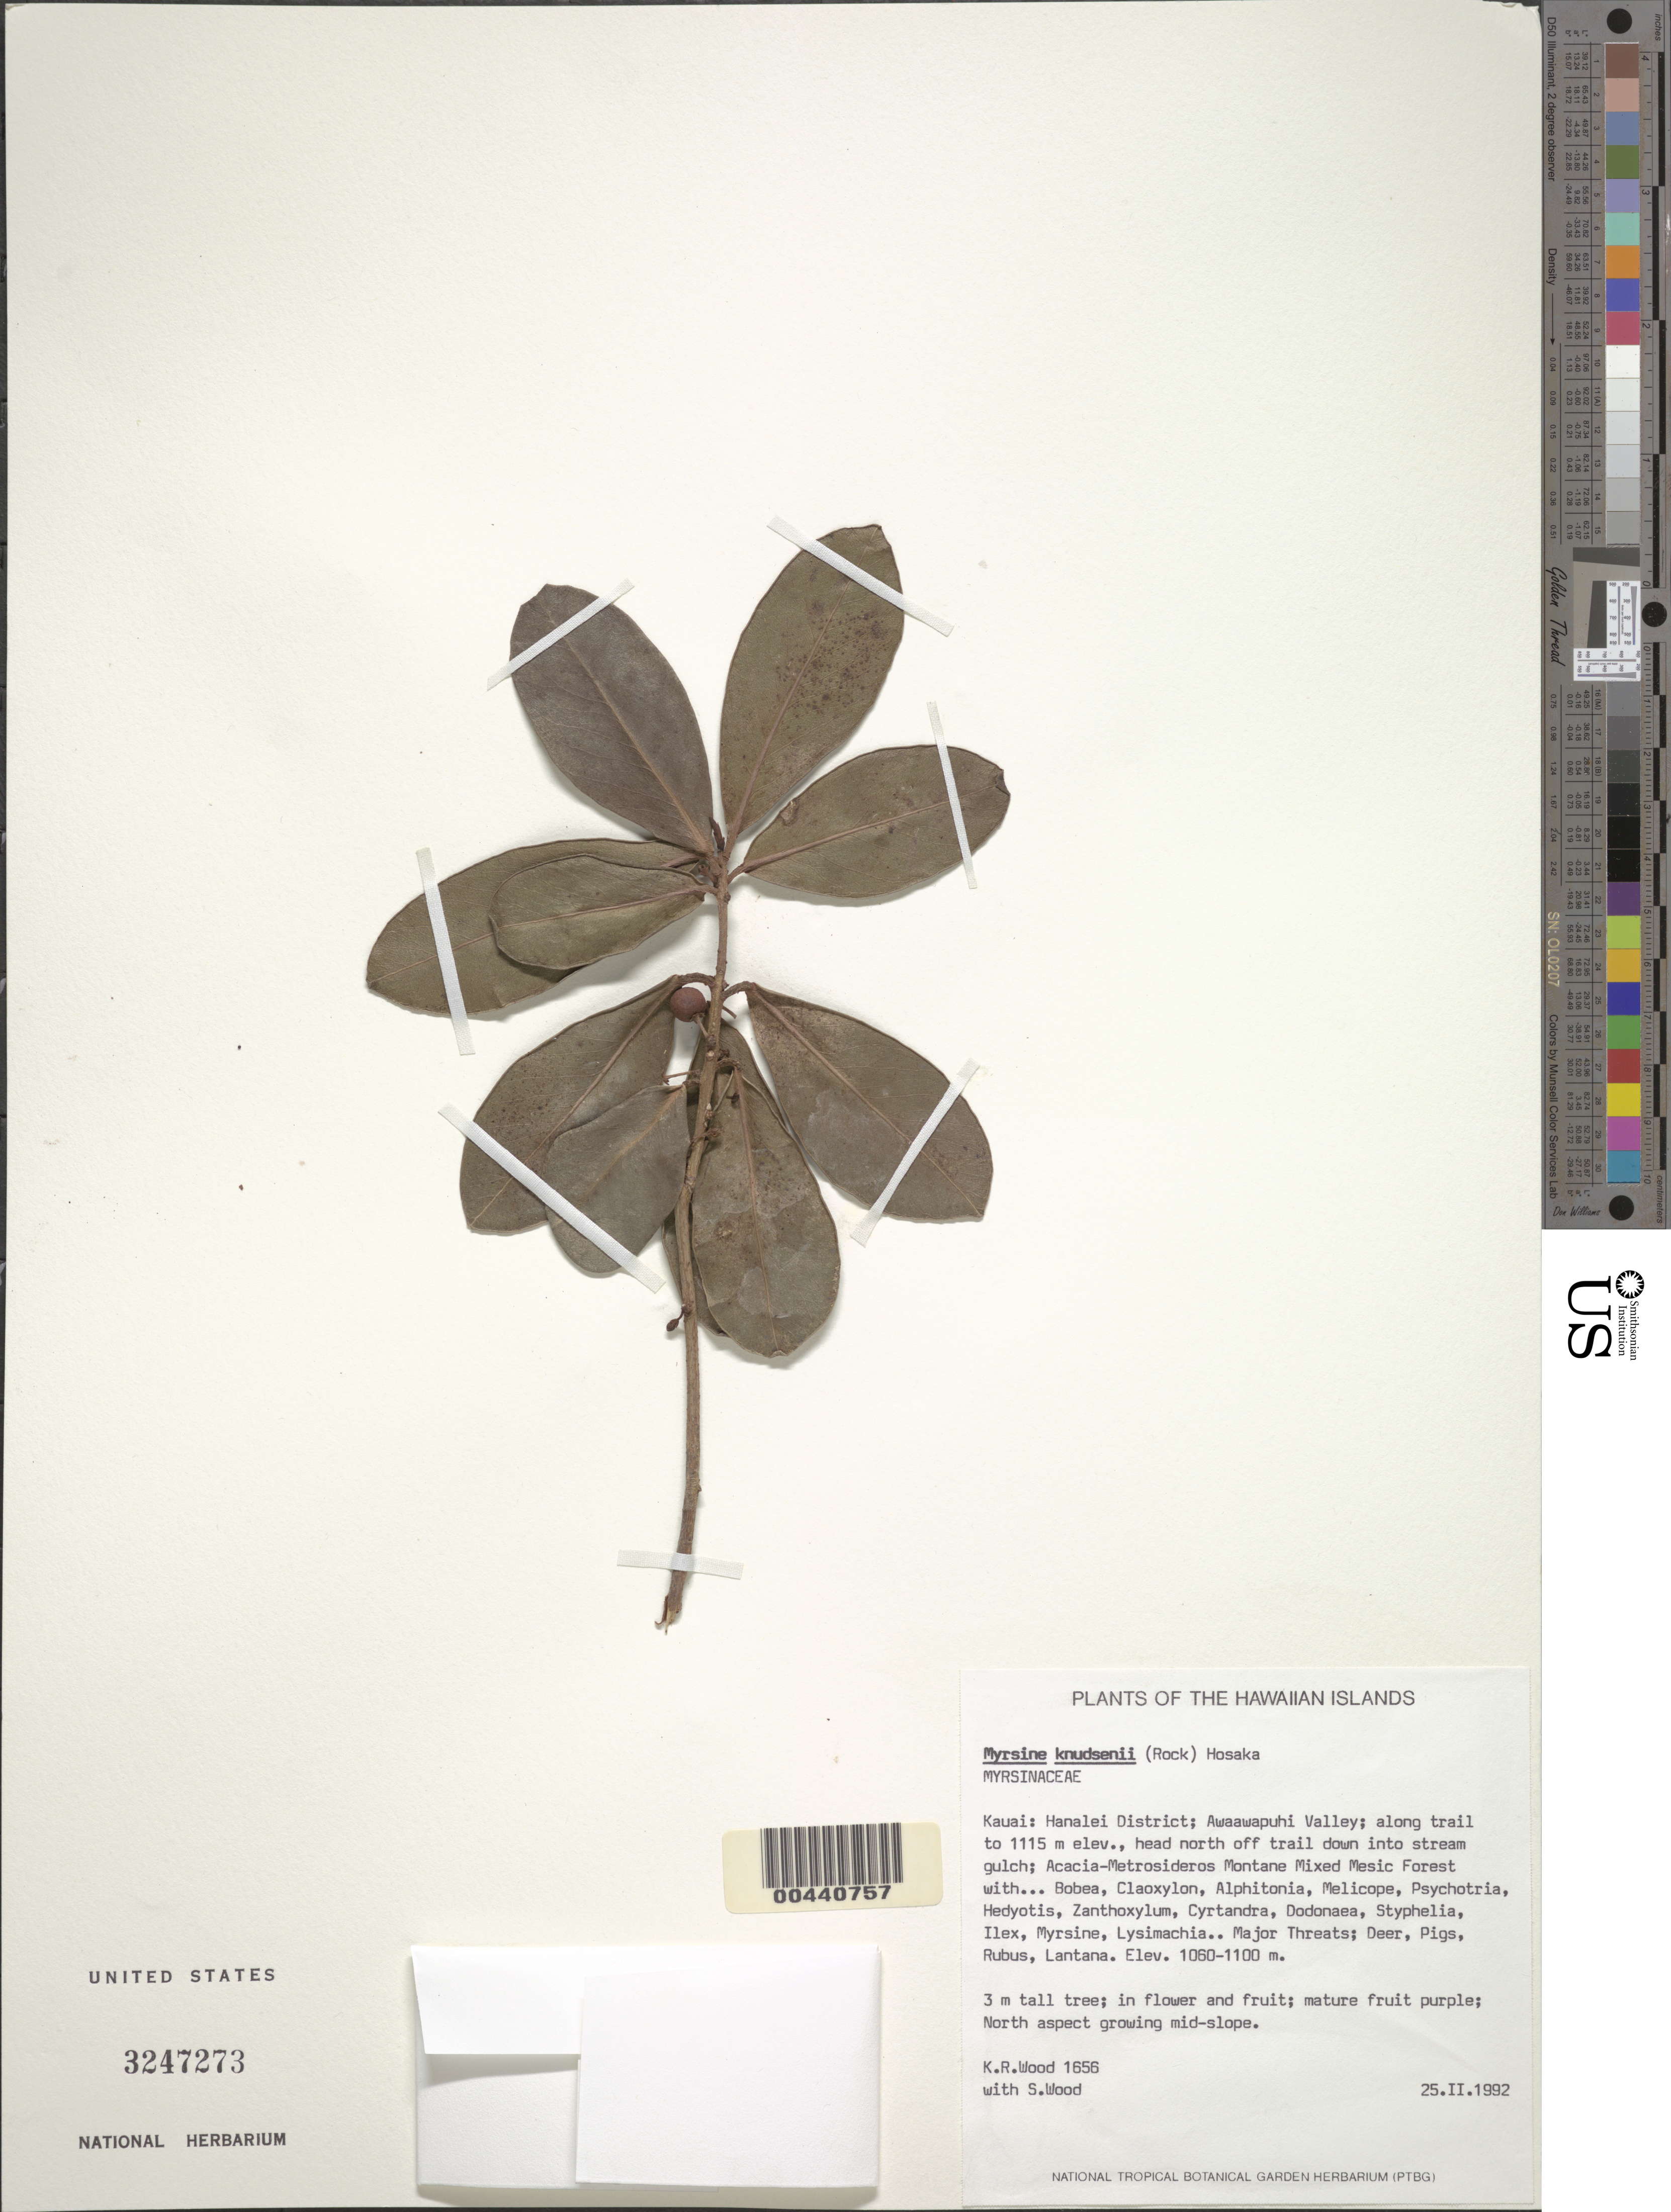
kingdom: Plantae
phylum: Tracheophyta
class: Magnoliopsida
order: Ericales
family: Primulaceae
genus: Myrsine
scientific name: Myrsine knudsenii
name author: (Rock) Hosaka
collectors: K. R. Wood & S. Wood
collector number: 1656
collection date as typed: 25 Feb 1992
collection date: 1992-02-25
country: United States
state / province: Hawaii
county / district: Kauai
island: Kaua'i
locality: Hanalei District; Awaawapuhi Valley; along trail to 1115 m elev., head north off trail down into stream gulch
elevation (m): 1060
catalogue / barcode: US 3247273